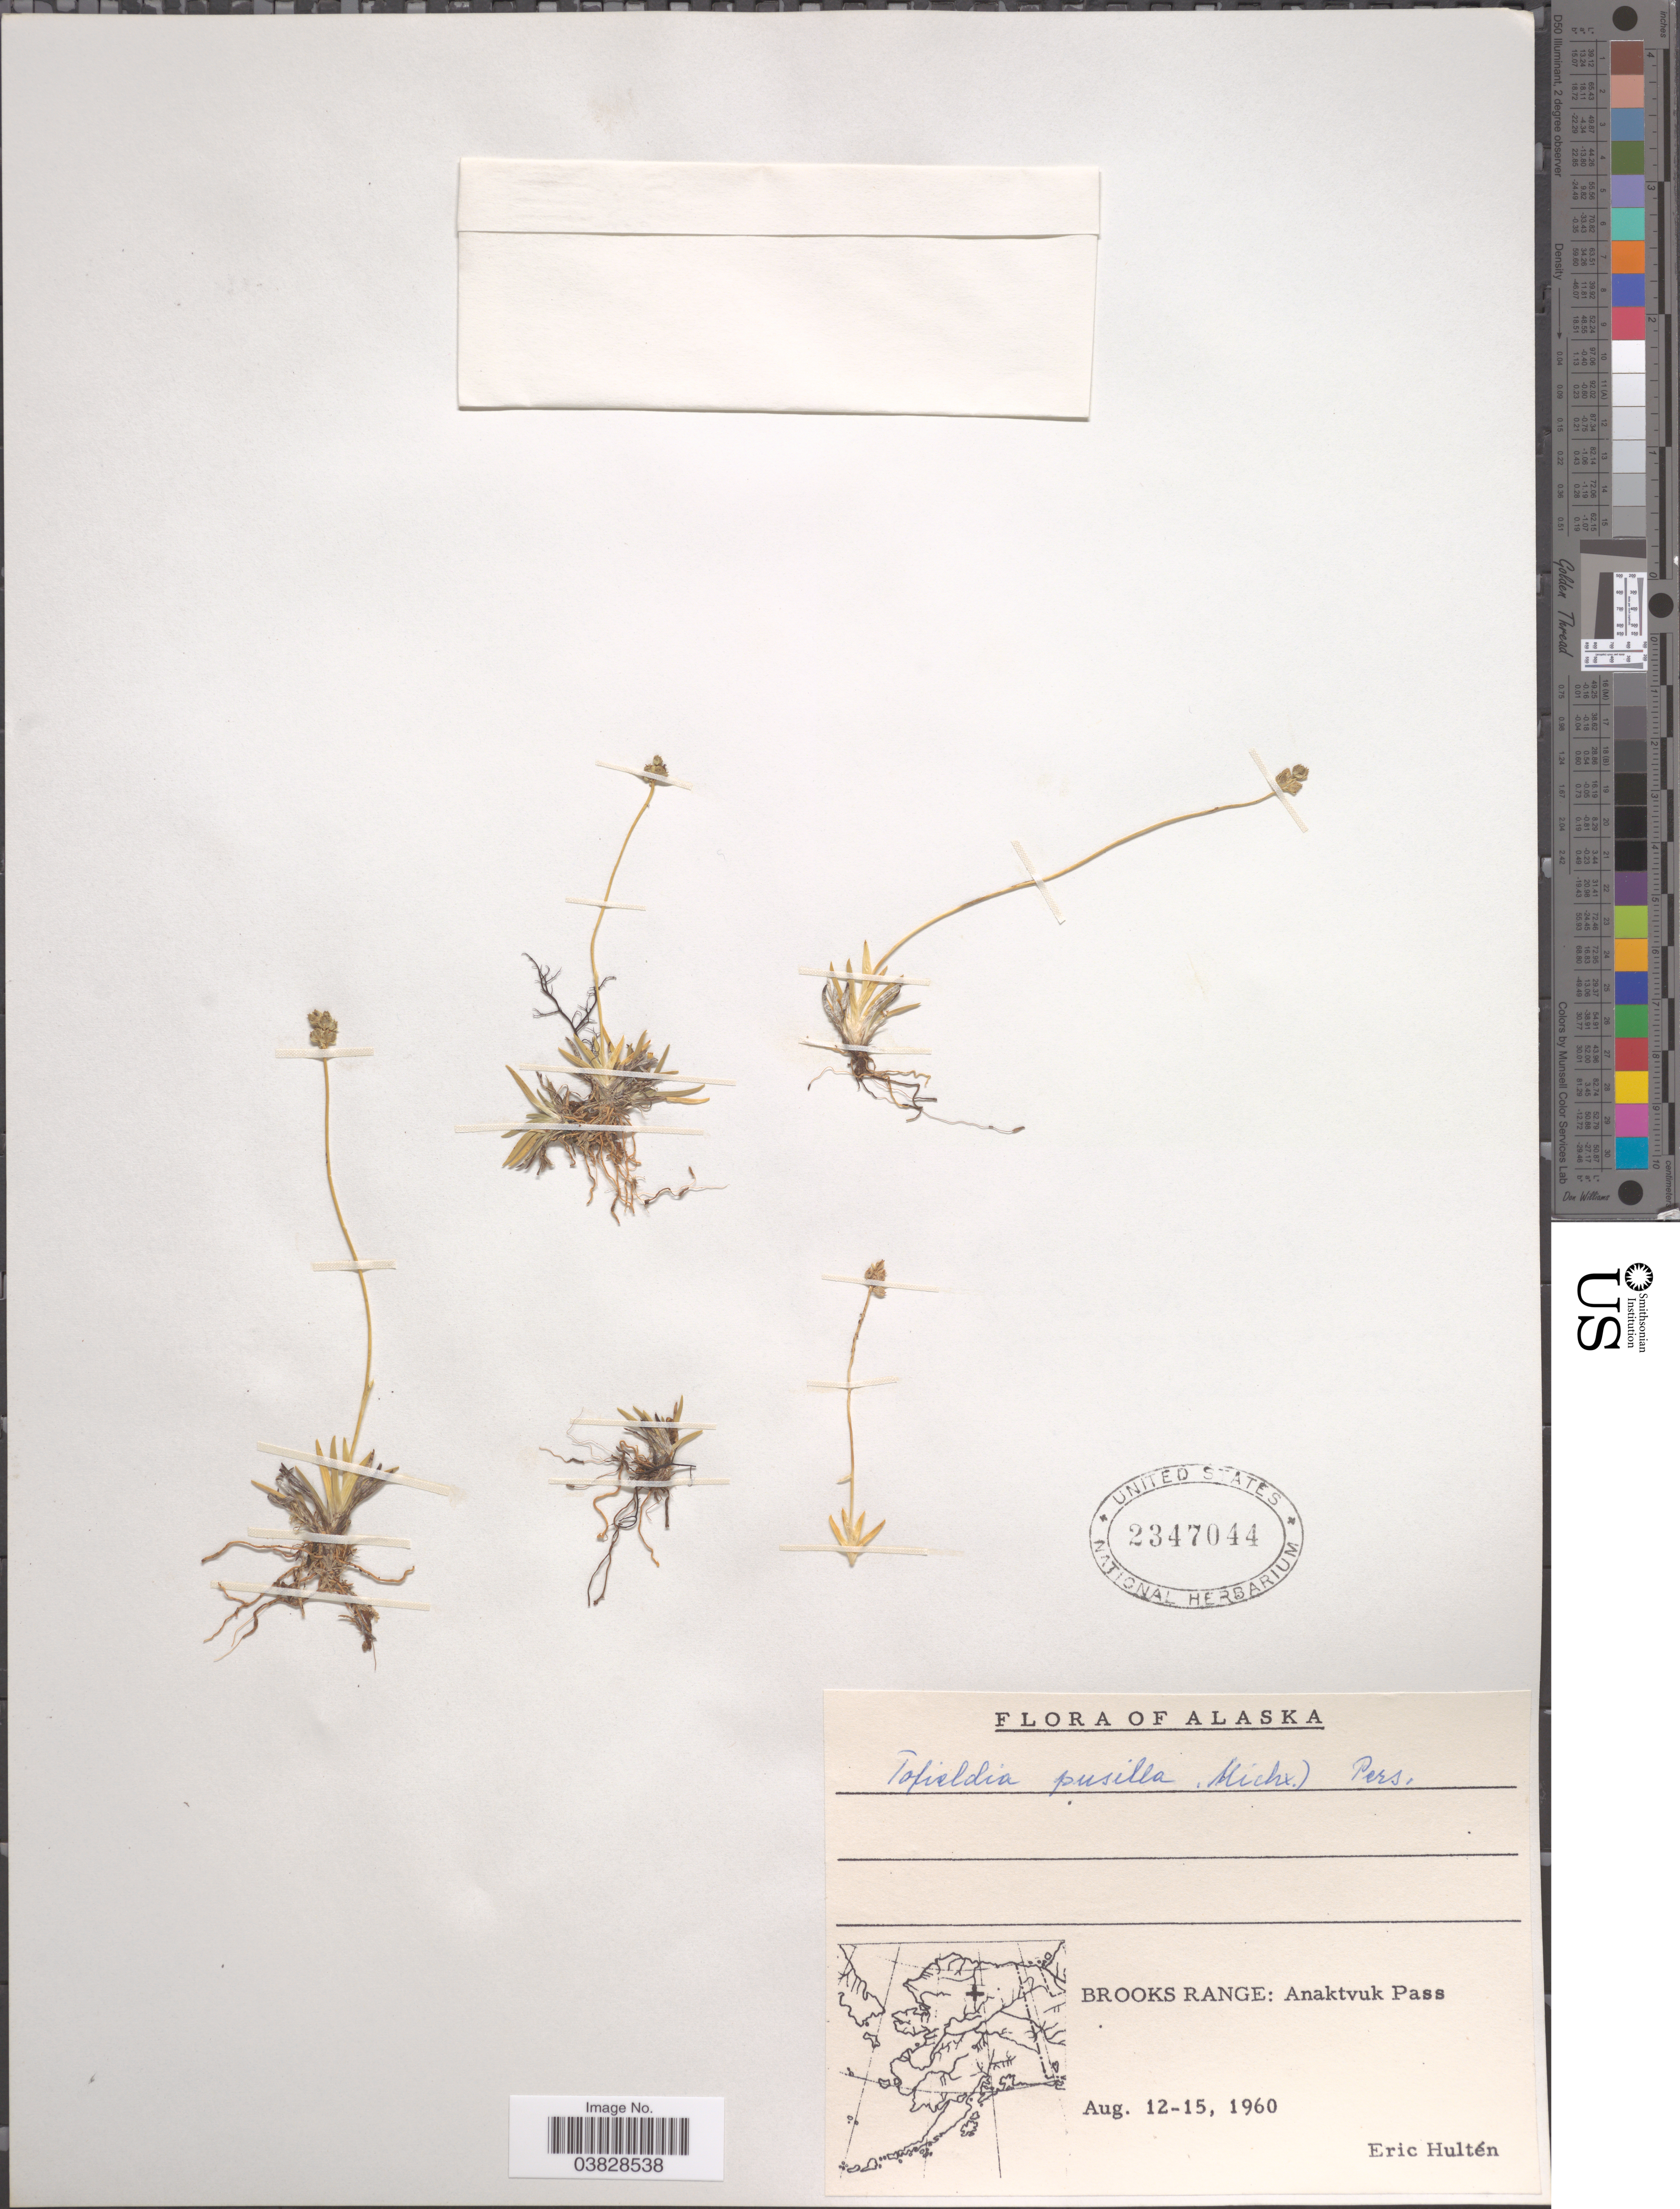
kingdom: Plantae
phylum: Tracheophyta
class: Liliopsida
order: Alismatales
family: Tofieldiaceae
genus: Tofieldia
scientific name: Tofieldia pusilla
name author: (Michx.) Pers.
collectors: E. G. Hultén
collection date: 1960-08-12/1960-08-15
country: United States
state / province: Alaska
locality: Brooks Range: Anaktvuk Pass.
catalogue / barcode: US 2347044